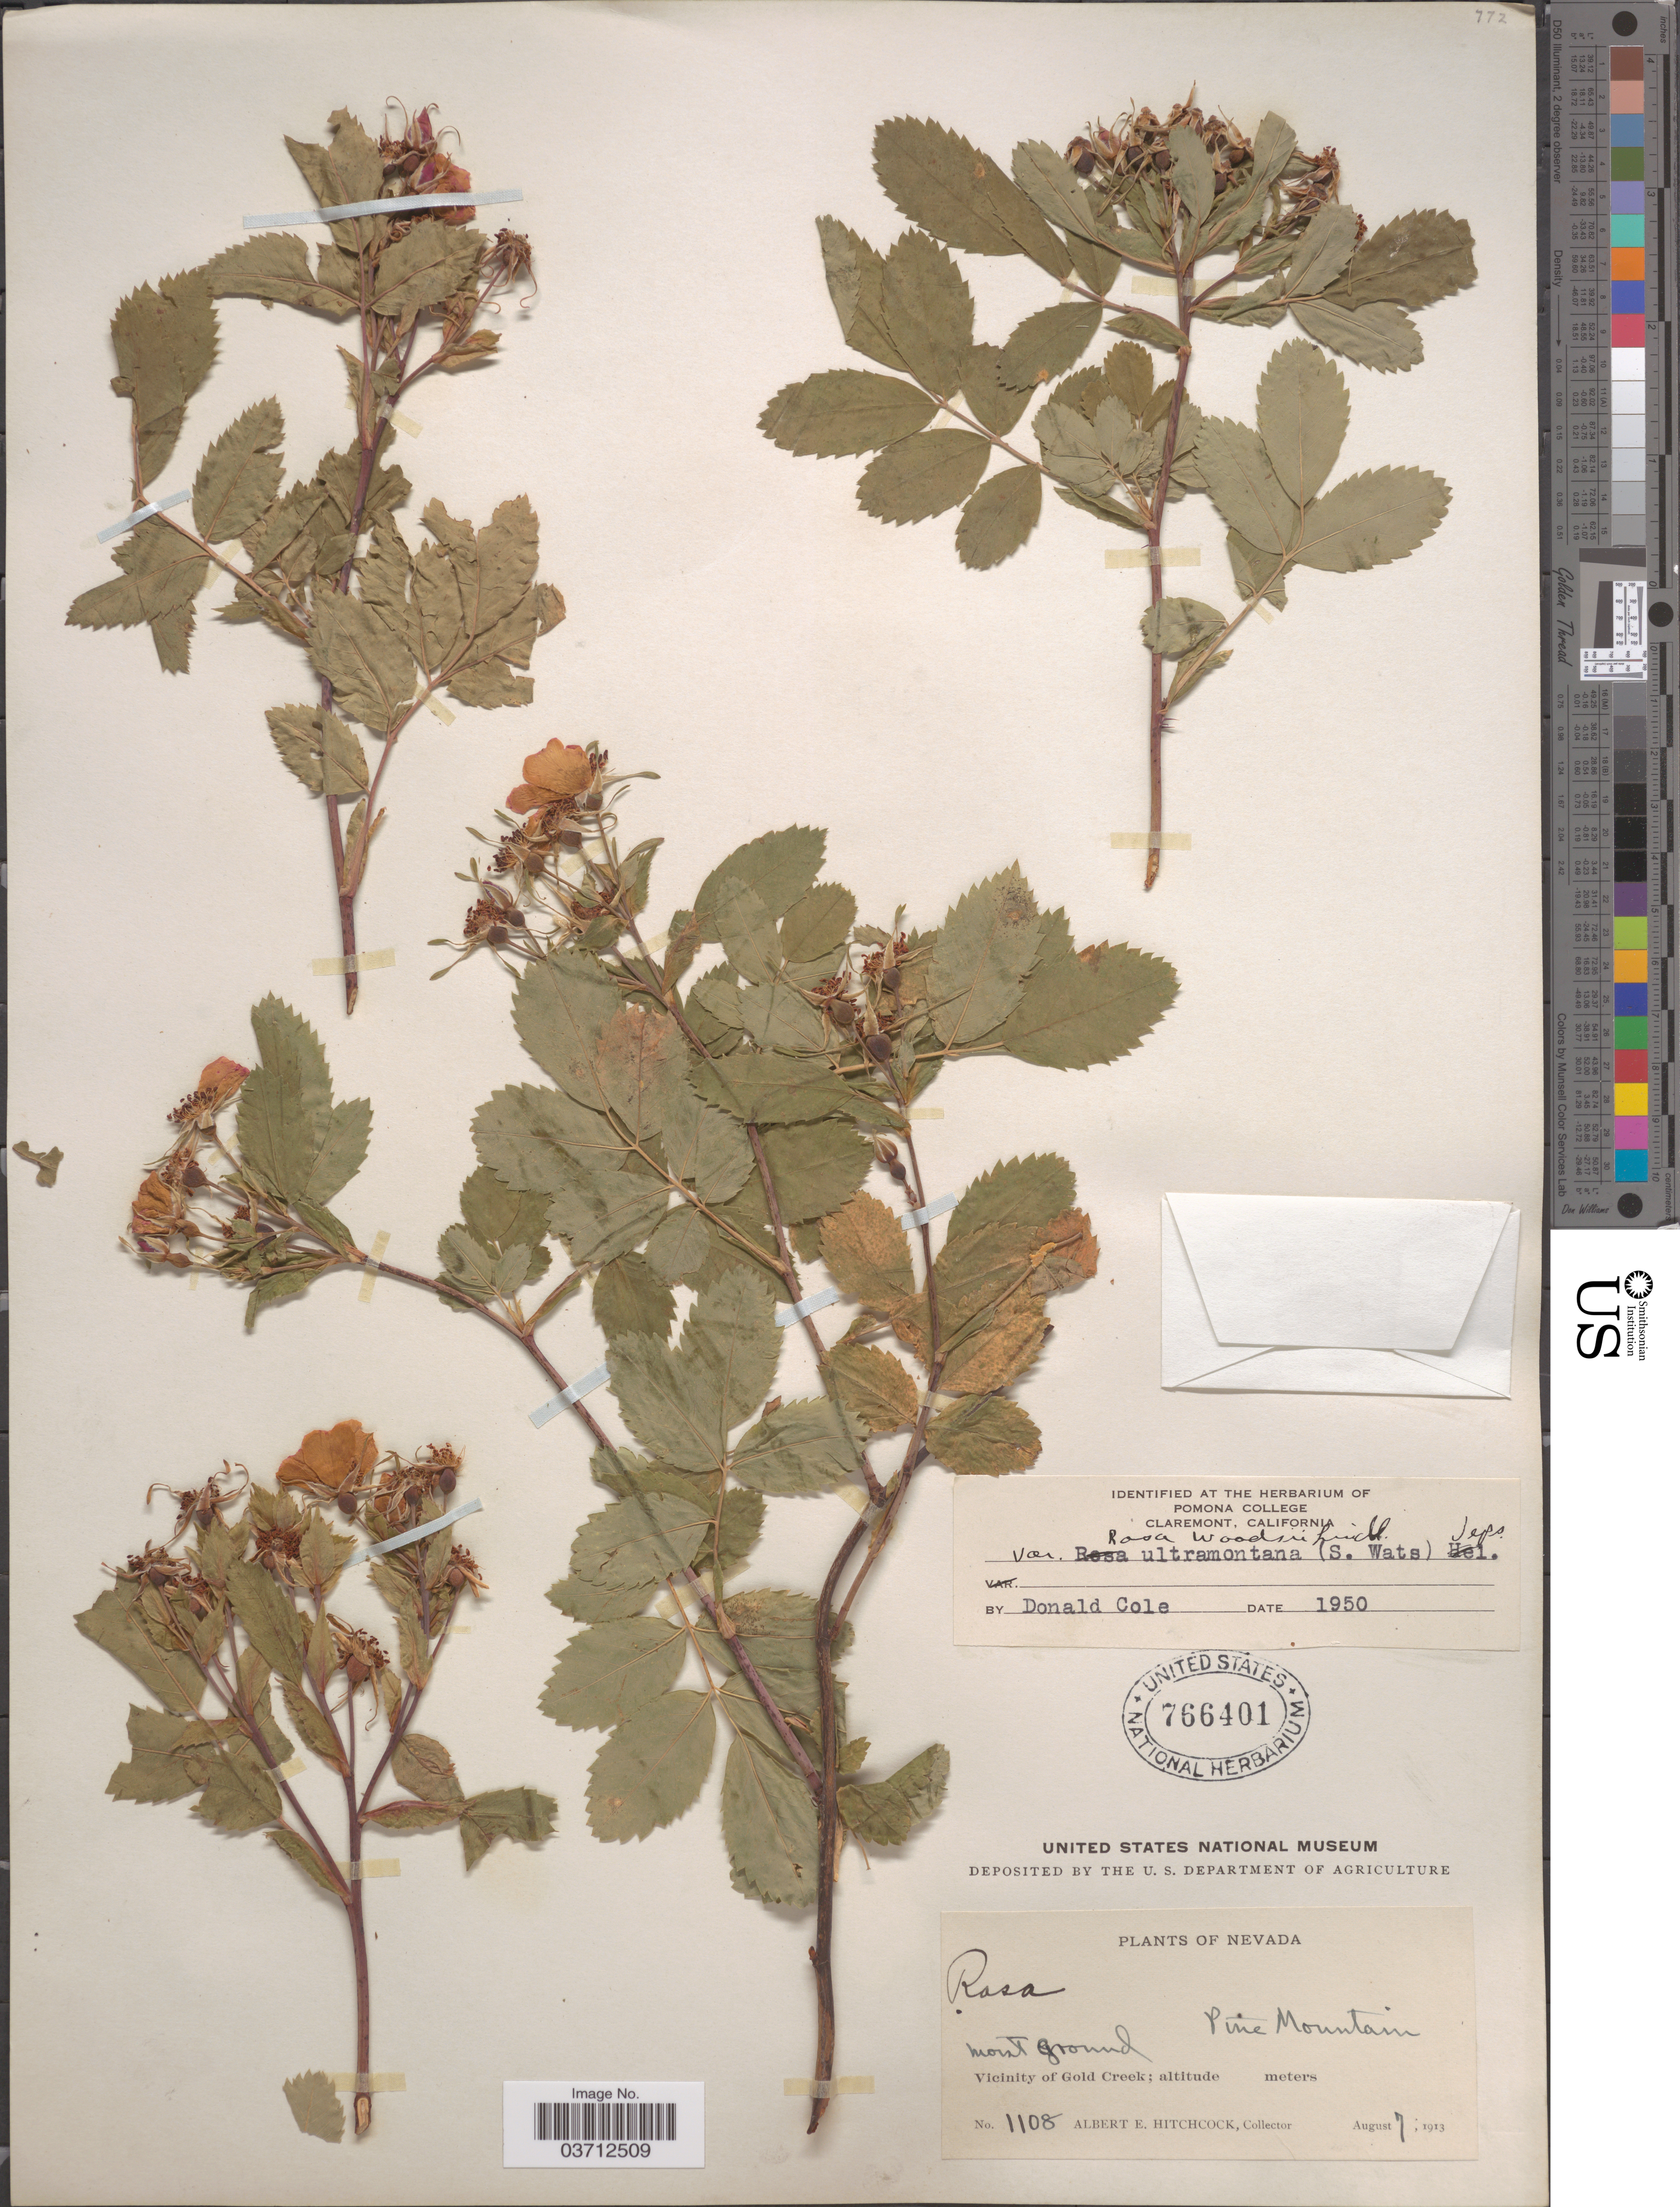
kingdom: Plantae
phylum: Tracheophyta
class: Magnoliopsida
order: Rosales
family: Rosaceae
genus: Rosa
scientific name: Rosa woodsii var. ultramontana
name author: Lindl.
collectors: A. Hitchcock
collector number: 1108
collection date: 1913-08-07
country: United States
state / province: Nevada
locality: Pine Mountain. Moist ground. Vicinity of Gold Creek.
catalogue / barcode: US 766401